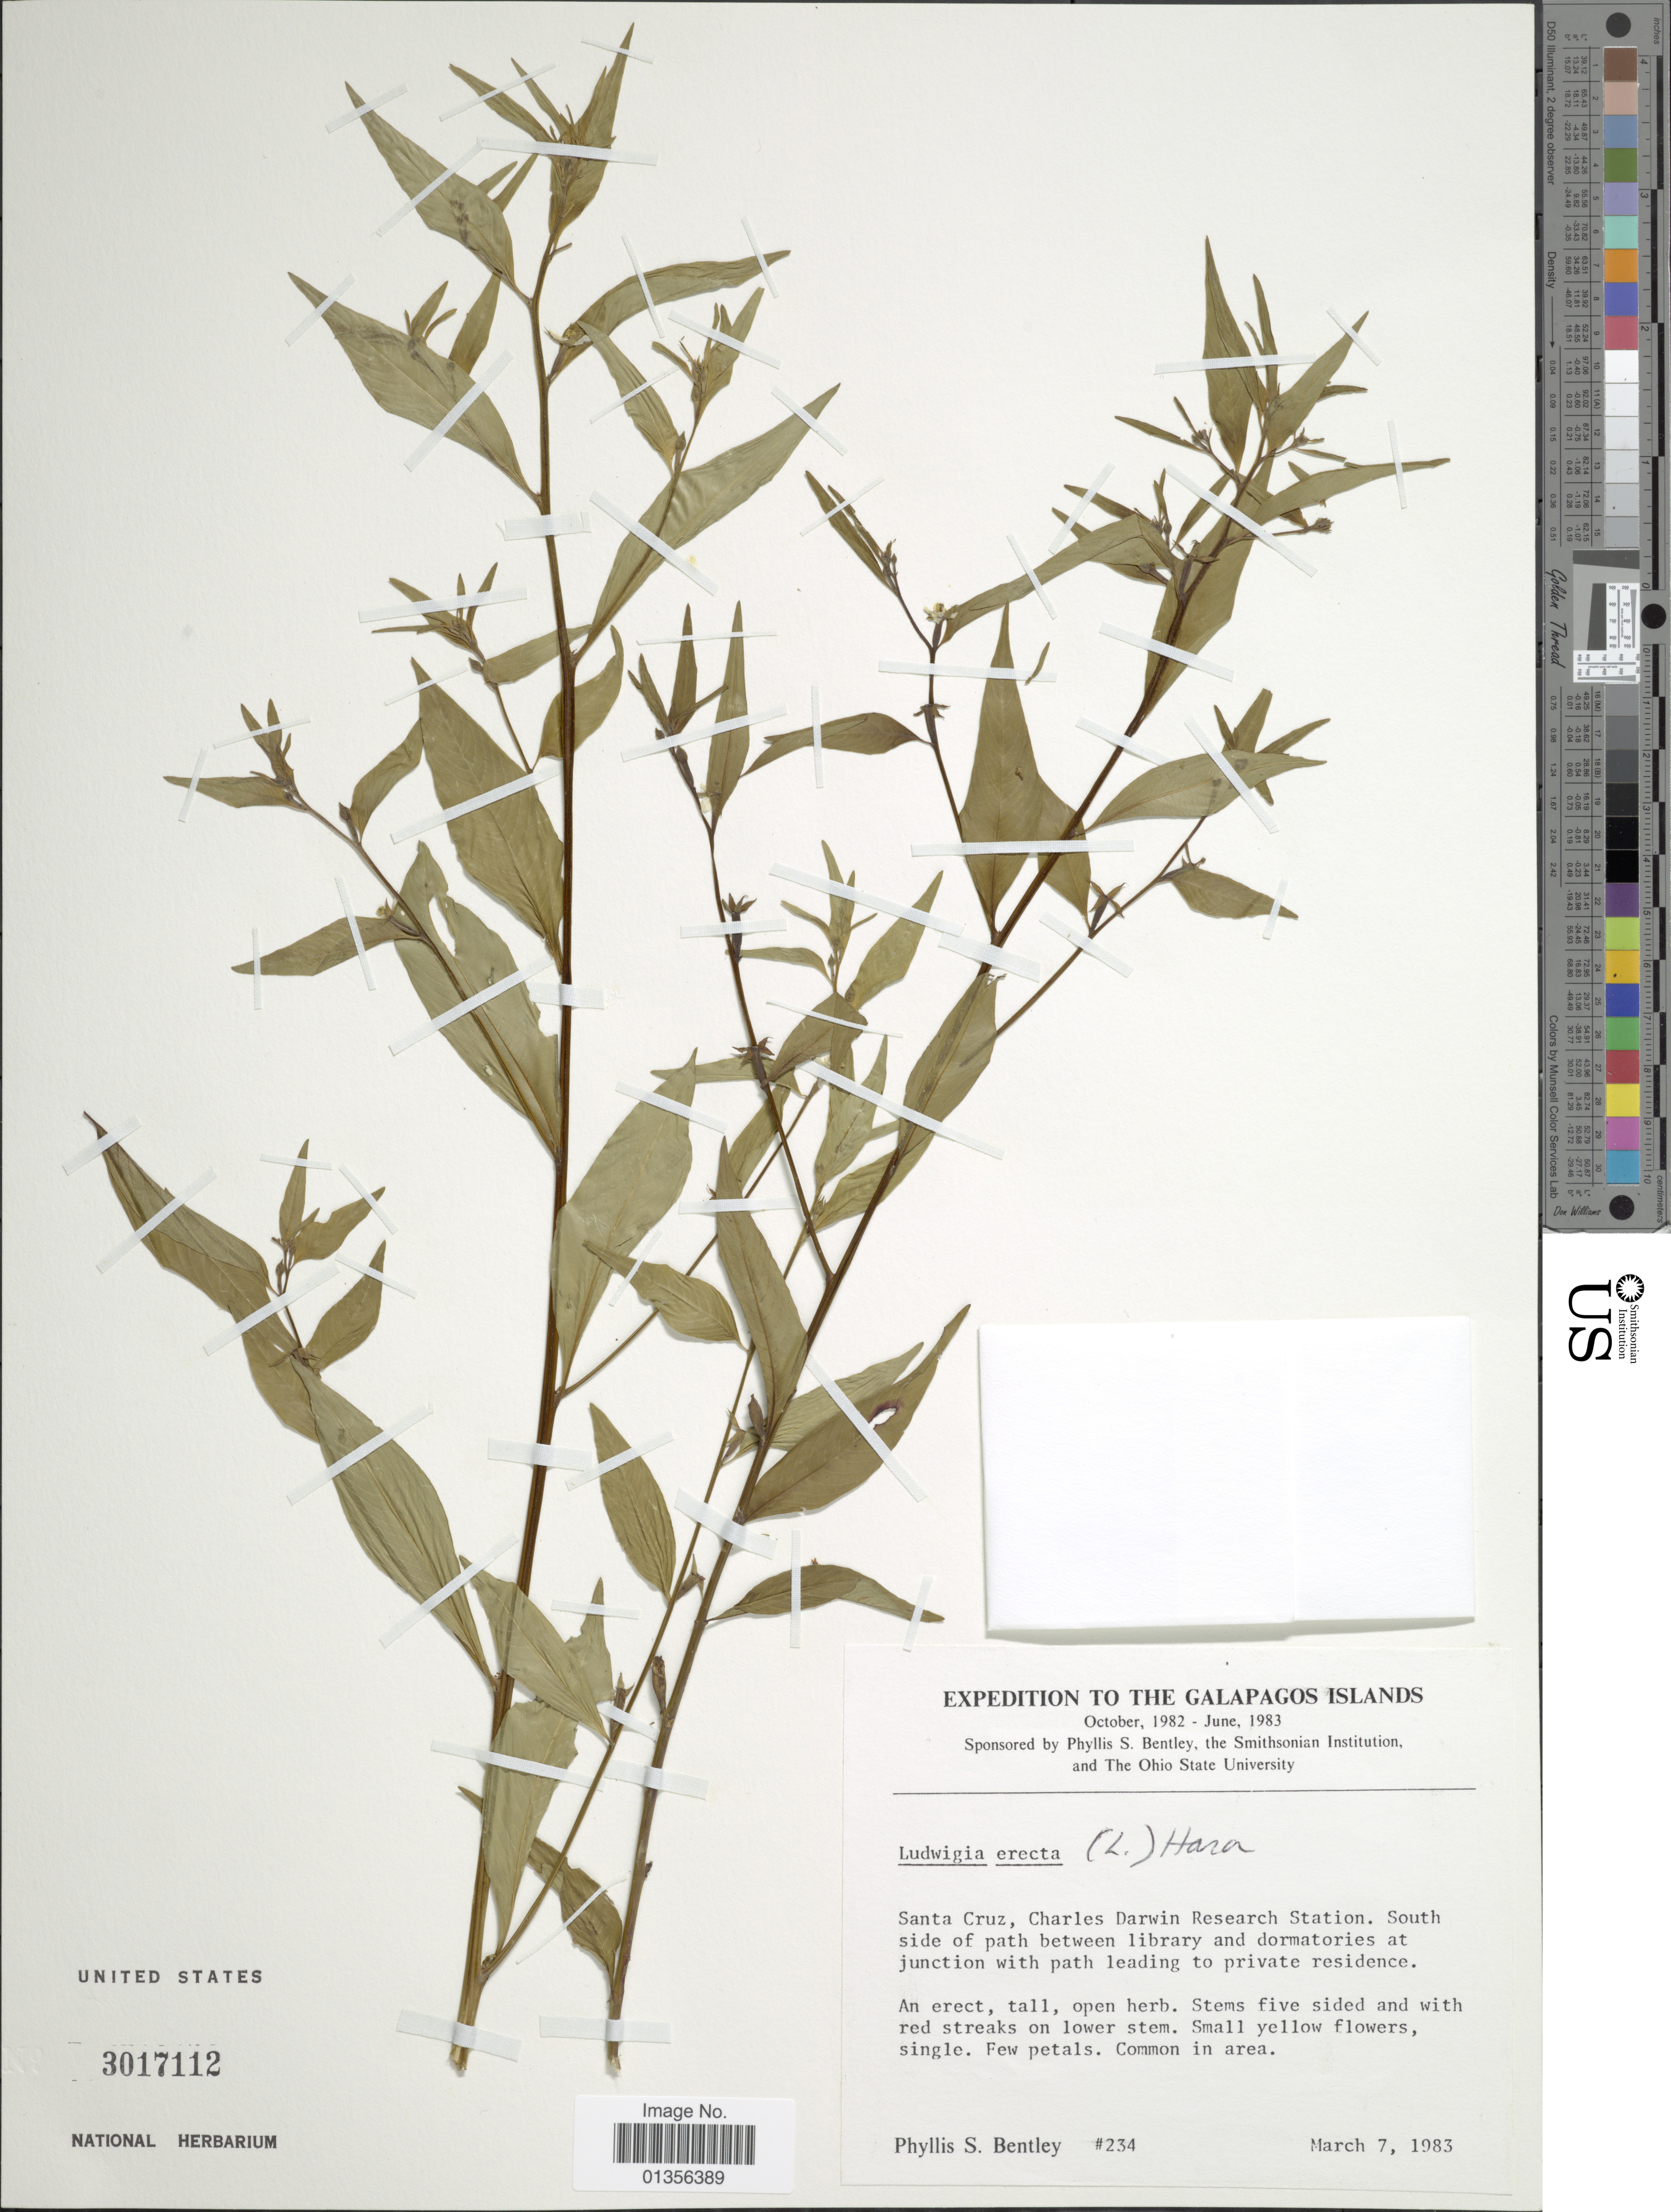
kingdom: Plantae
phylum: Tracheophyta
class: Magnoliopsida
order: Myrtales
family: Onagraceae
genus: Ludwigia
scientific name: Ludwigia erecta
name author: (L.) H. Hara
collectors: P. S. Bentley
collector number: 234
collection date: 1983-03-07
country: Bolivia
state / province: Santa Cruz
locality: Charles Darwin Research Station. South side of path between library and dormatories at junction with path leading to private residence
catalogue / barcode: US 3017112